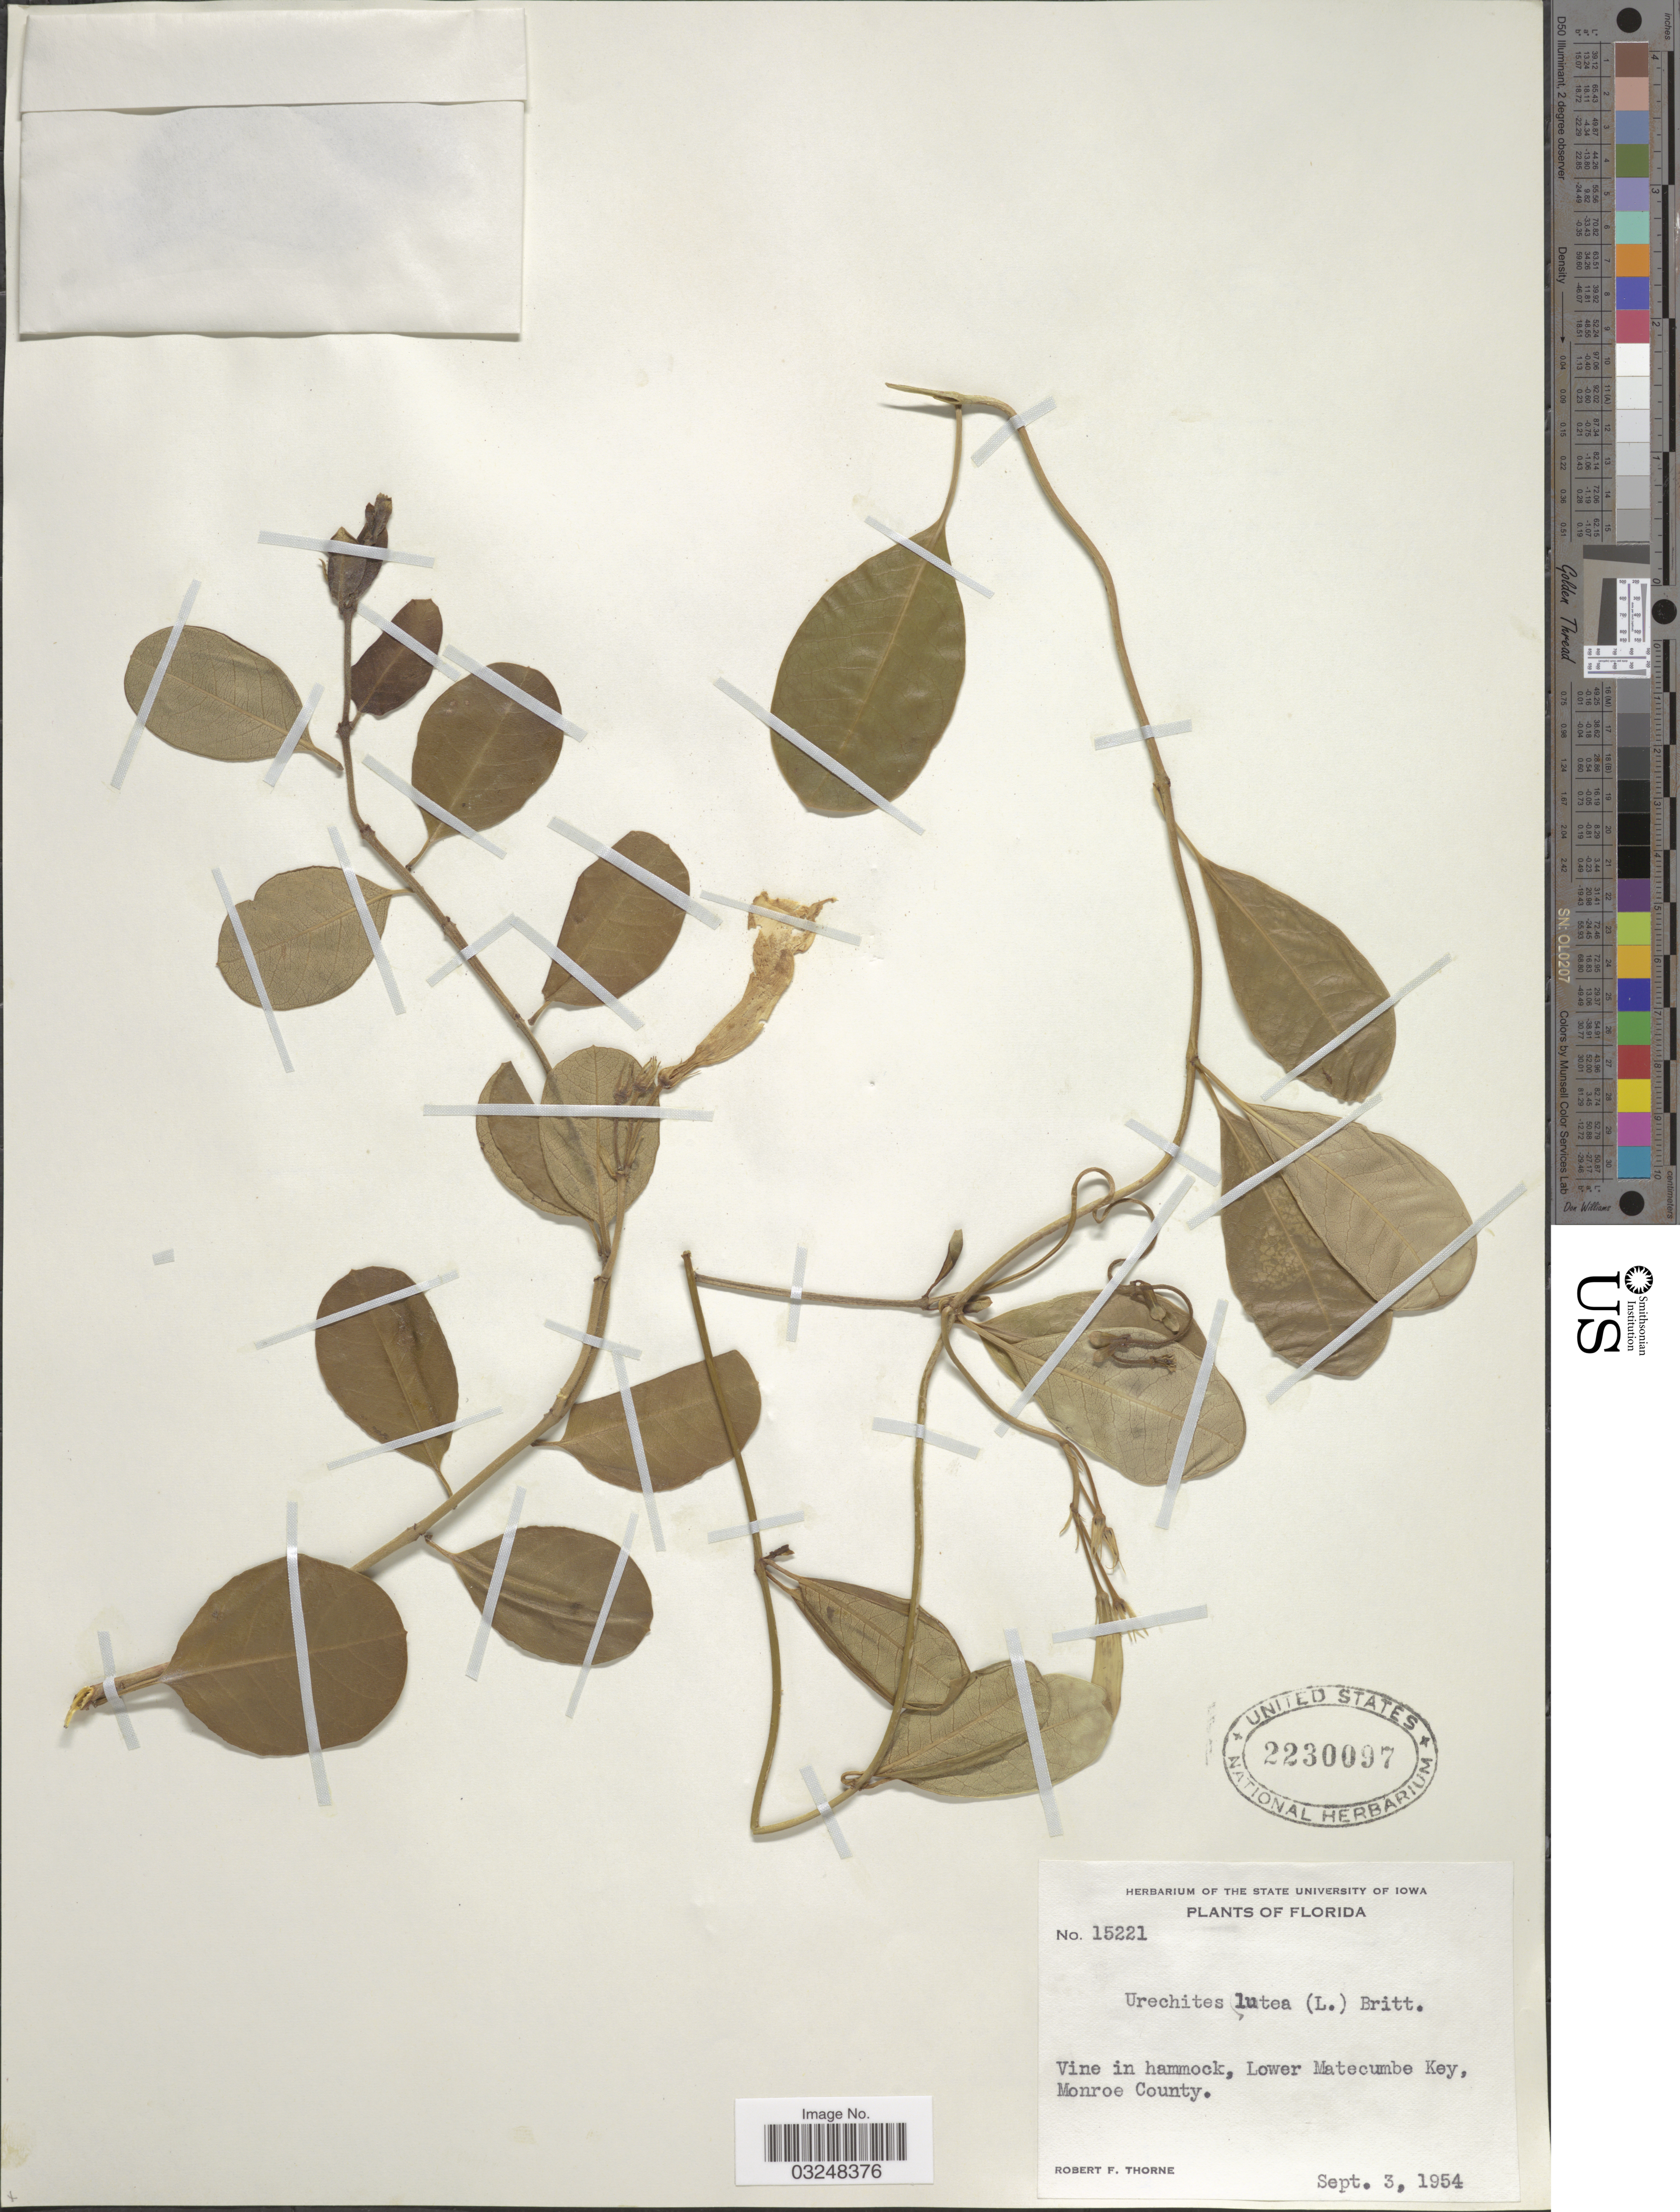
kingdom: Plantae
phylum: Tracheophyta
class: Magnoliopsida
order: Gentianales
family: Apocynaceae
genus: Urechites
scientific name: Urechites lutea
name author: (L.) Britton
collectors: R. F. Thorne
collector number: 15221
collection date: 1954-09-03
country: United States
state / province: Florida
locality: Lower Matecumbe Key, Monroe County.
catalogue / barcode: US 2230097